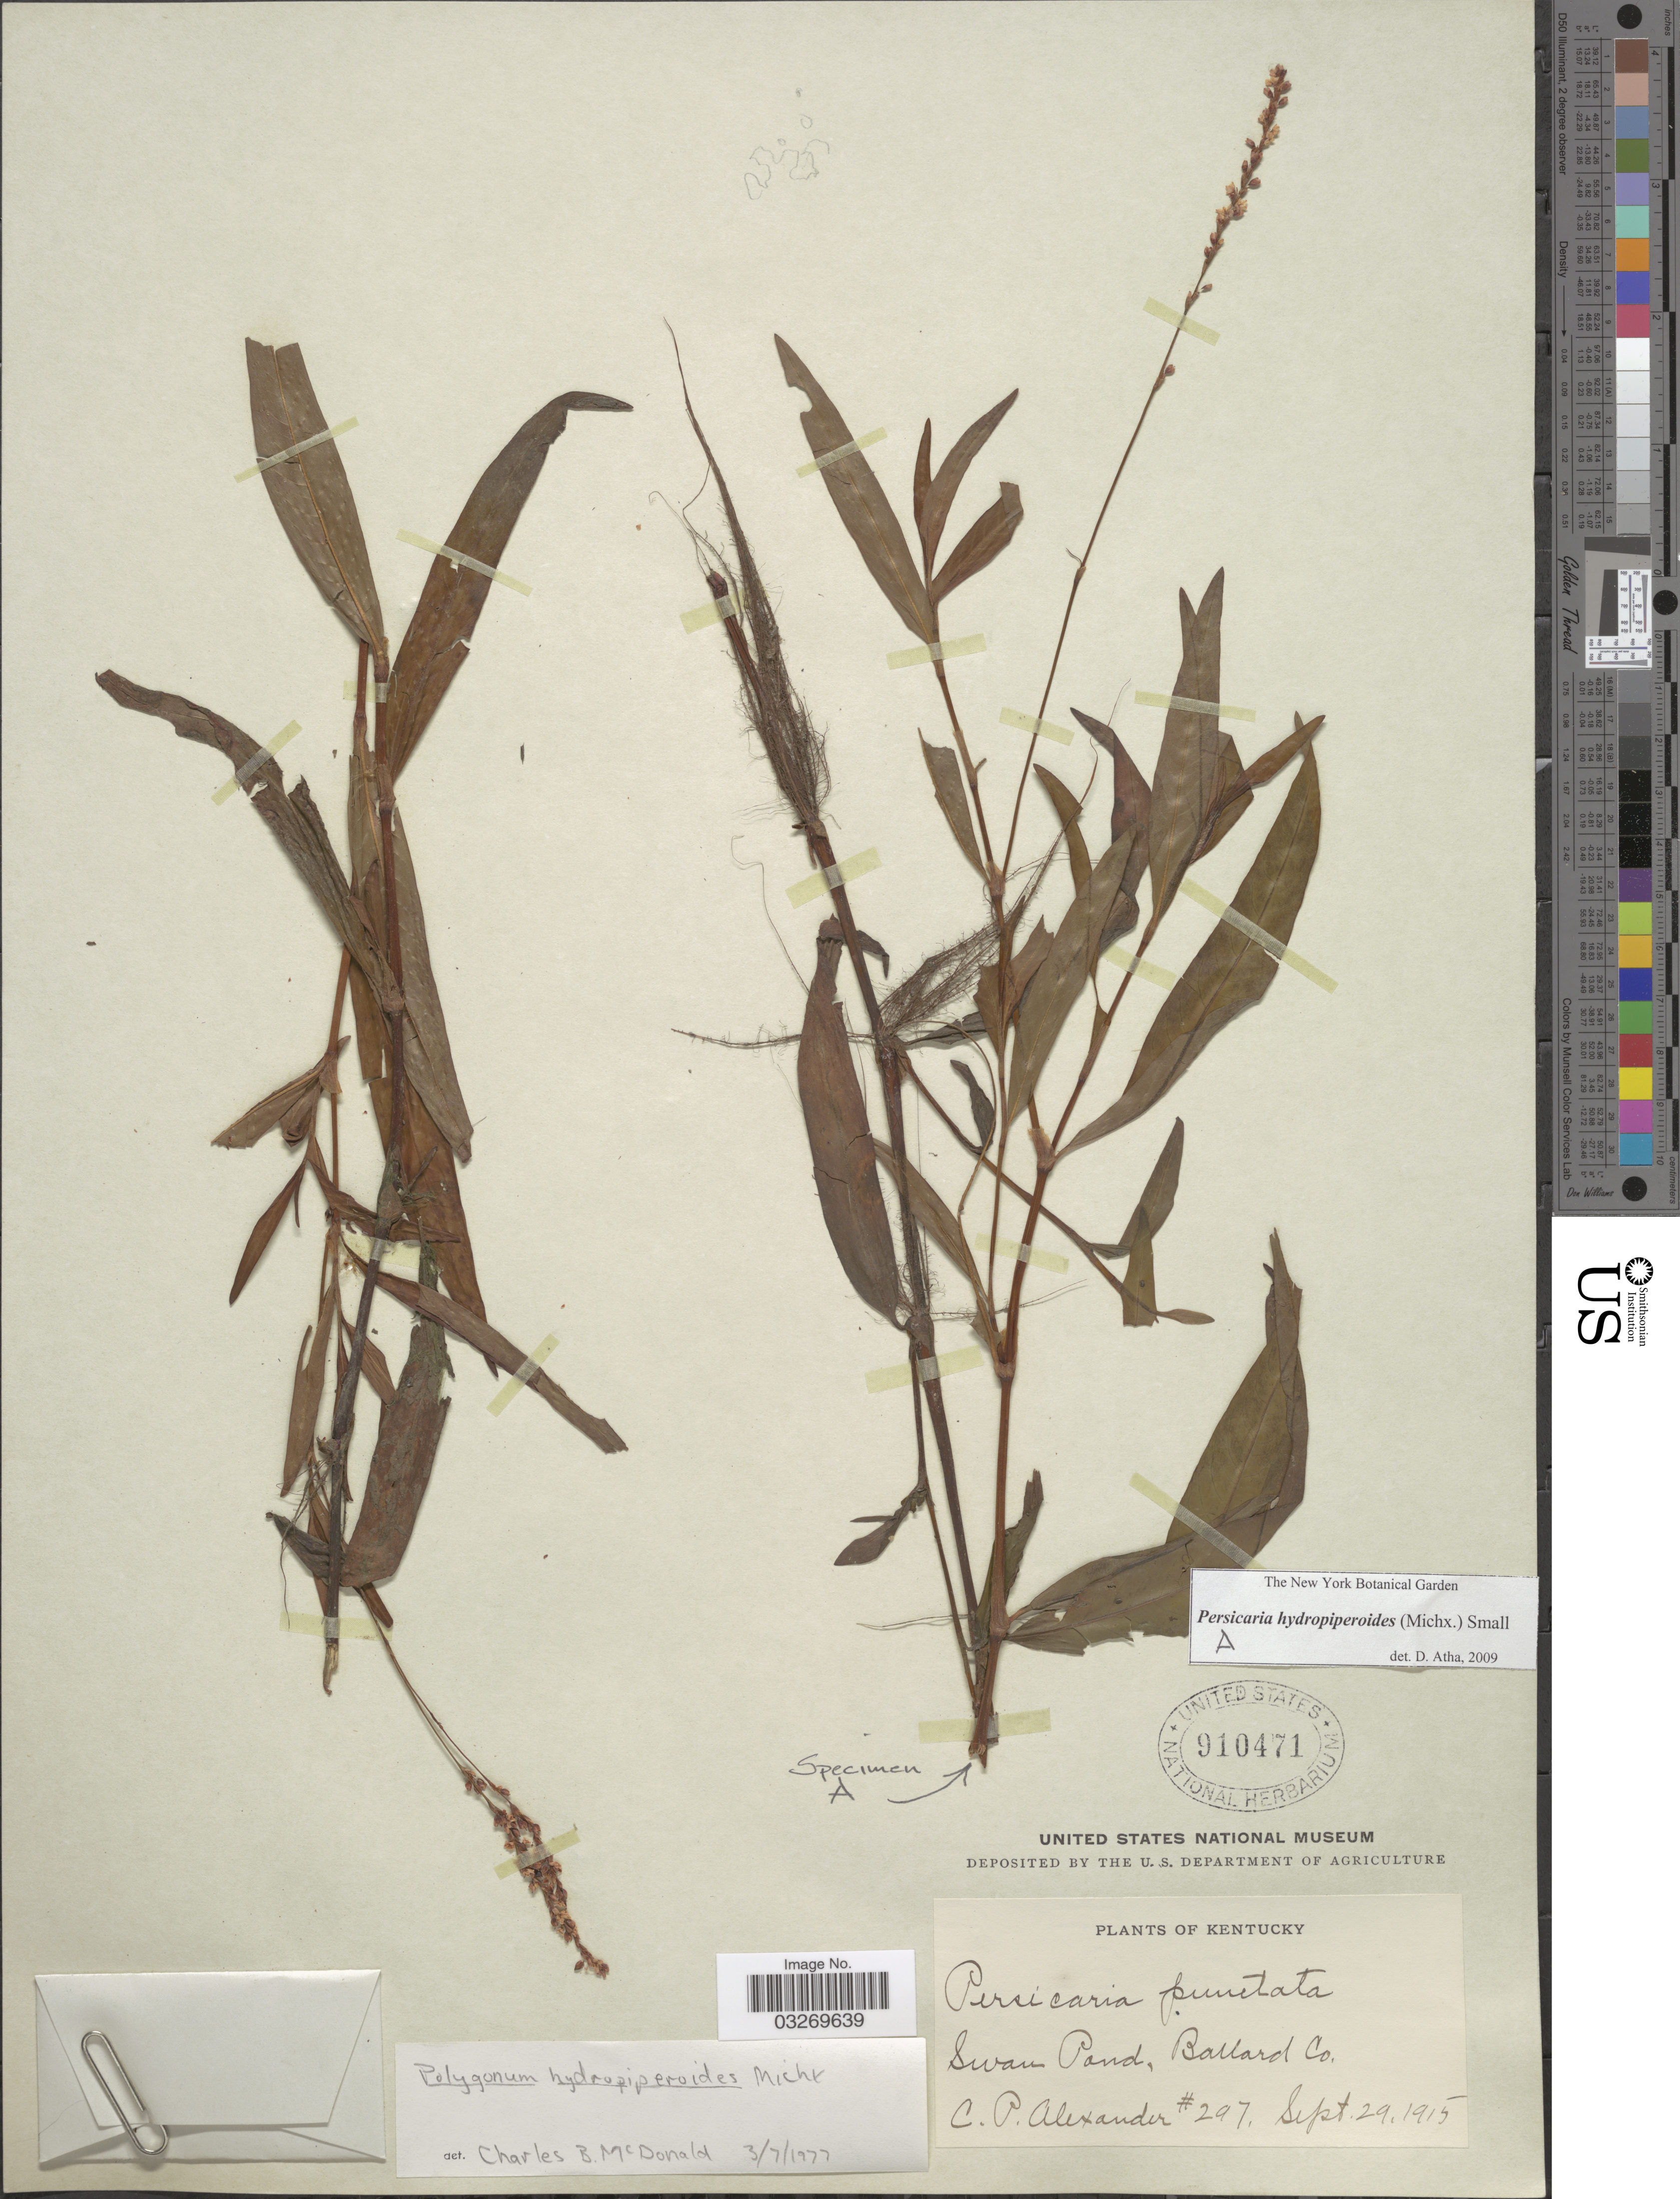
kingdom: Plantae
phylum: Tracheophyta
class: Magnoliopsida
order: Caryophyllales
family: Polygonaceae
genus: Persicaria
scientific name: Persicaria hydropiperoides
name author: (Michx.) Small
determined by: Atha, D. E.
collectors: C. P. Alexander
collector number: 297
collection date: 1915-09-29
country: United States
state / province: Kentucky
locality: Swan Pond, Ballard Co.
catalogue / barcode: US 910471